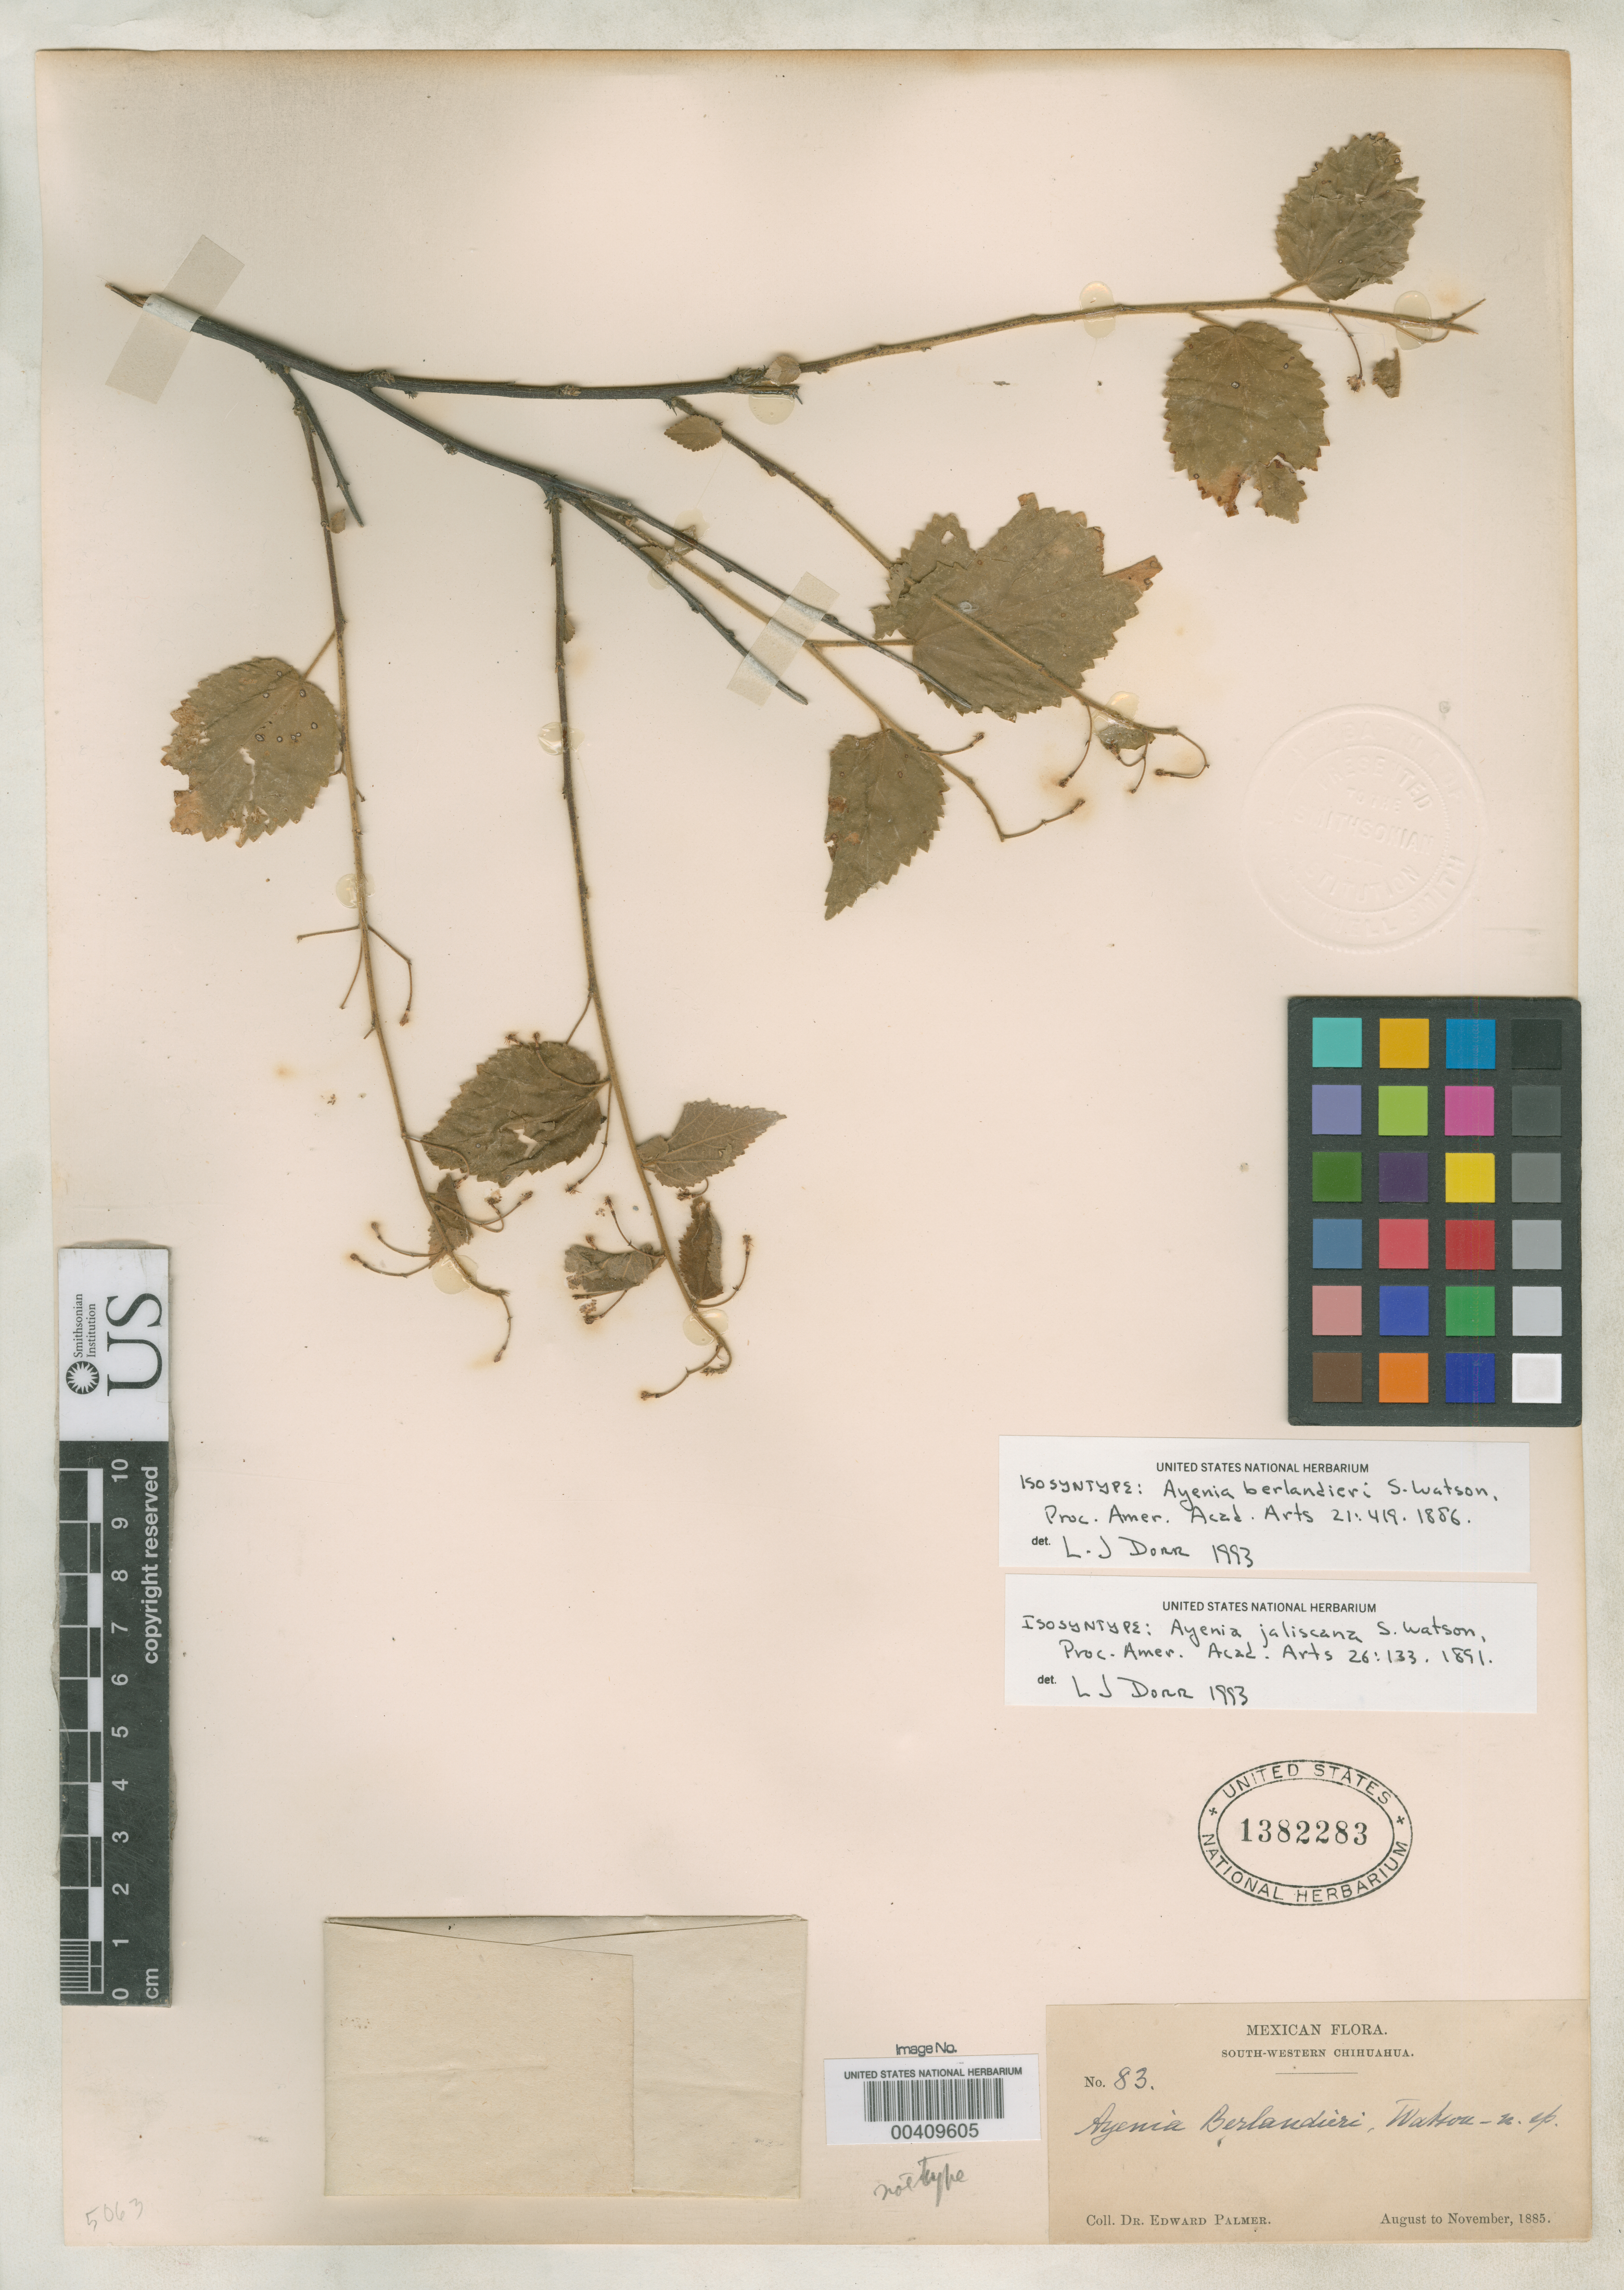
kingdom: Plantae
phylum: Tracheophyta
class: Magnoliopsida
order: Malvales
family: Malvaceae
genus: Ayenia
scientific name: Ayenia jaliscana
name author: S. Watson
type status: Isosyntype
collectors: E. Palmer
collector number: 83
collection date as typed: Aug 1885 to -- Nov 1885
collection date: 1885-08/1885-11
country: Mexico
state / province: Chihuahua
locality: South-western Chihuahua.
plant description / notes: Isosyntype of Ayenia jaliscana S. Watson and isosyntype of Ayenia berlandieri S. Watson.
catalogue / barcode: US 1382283